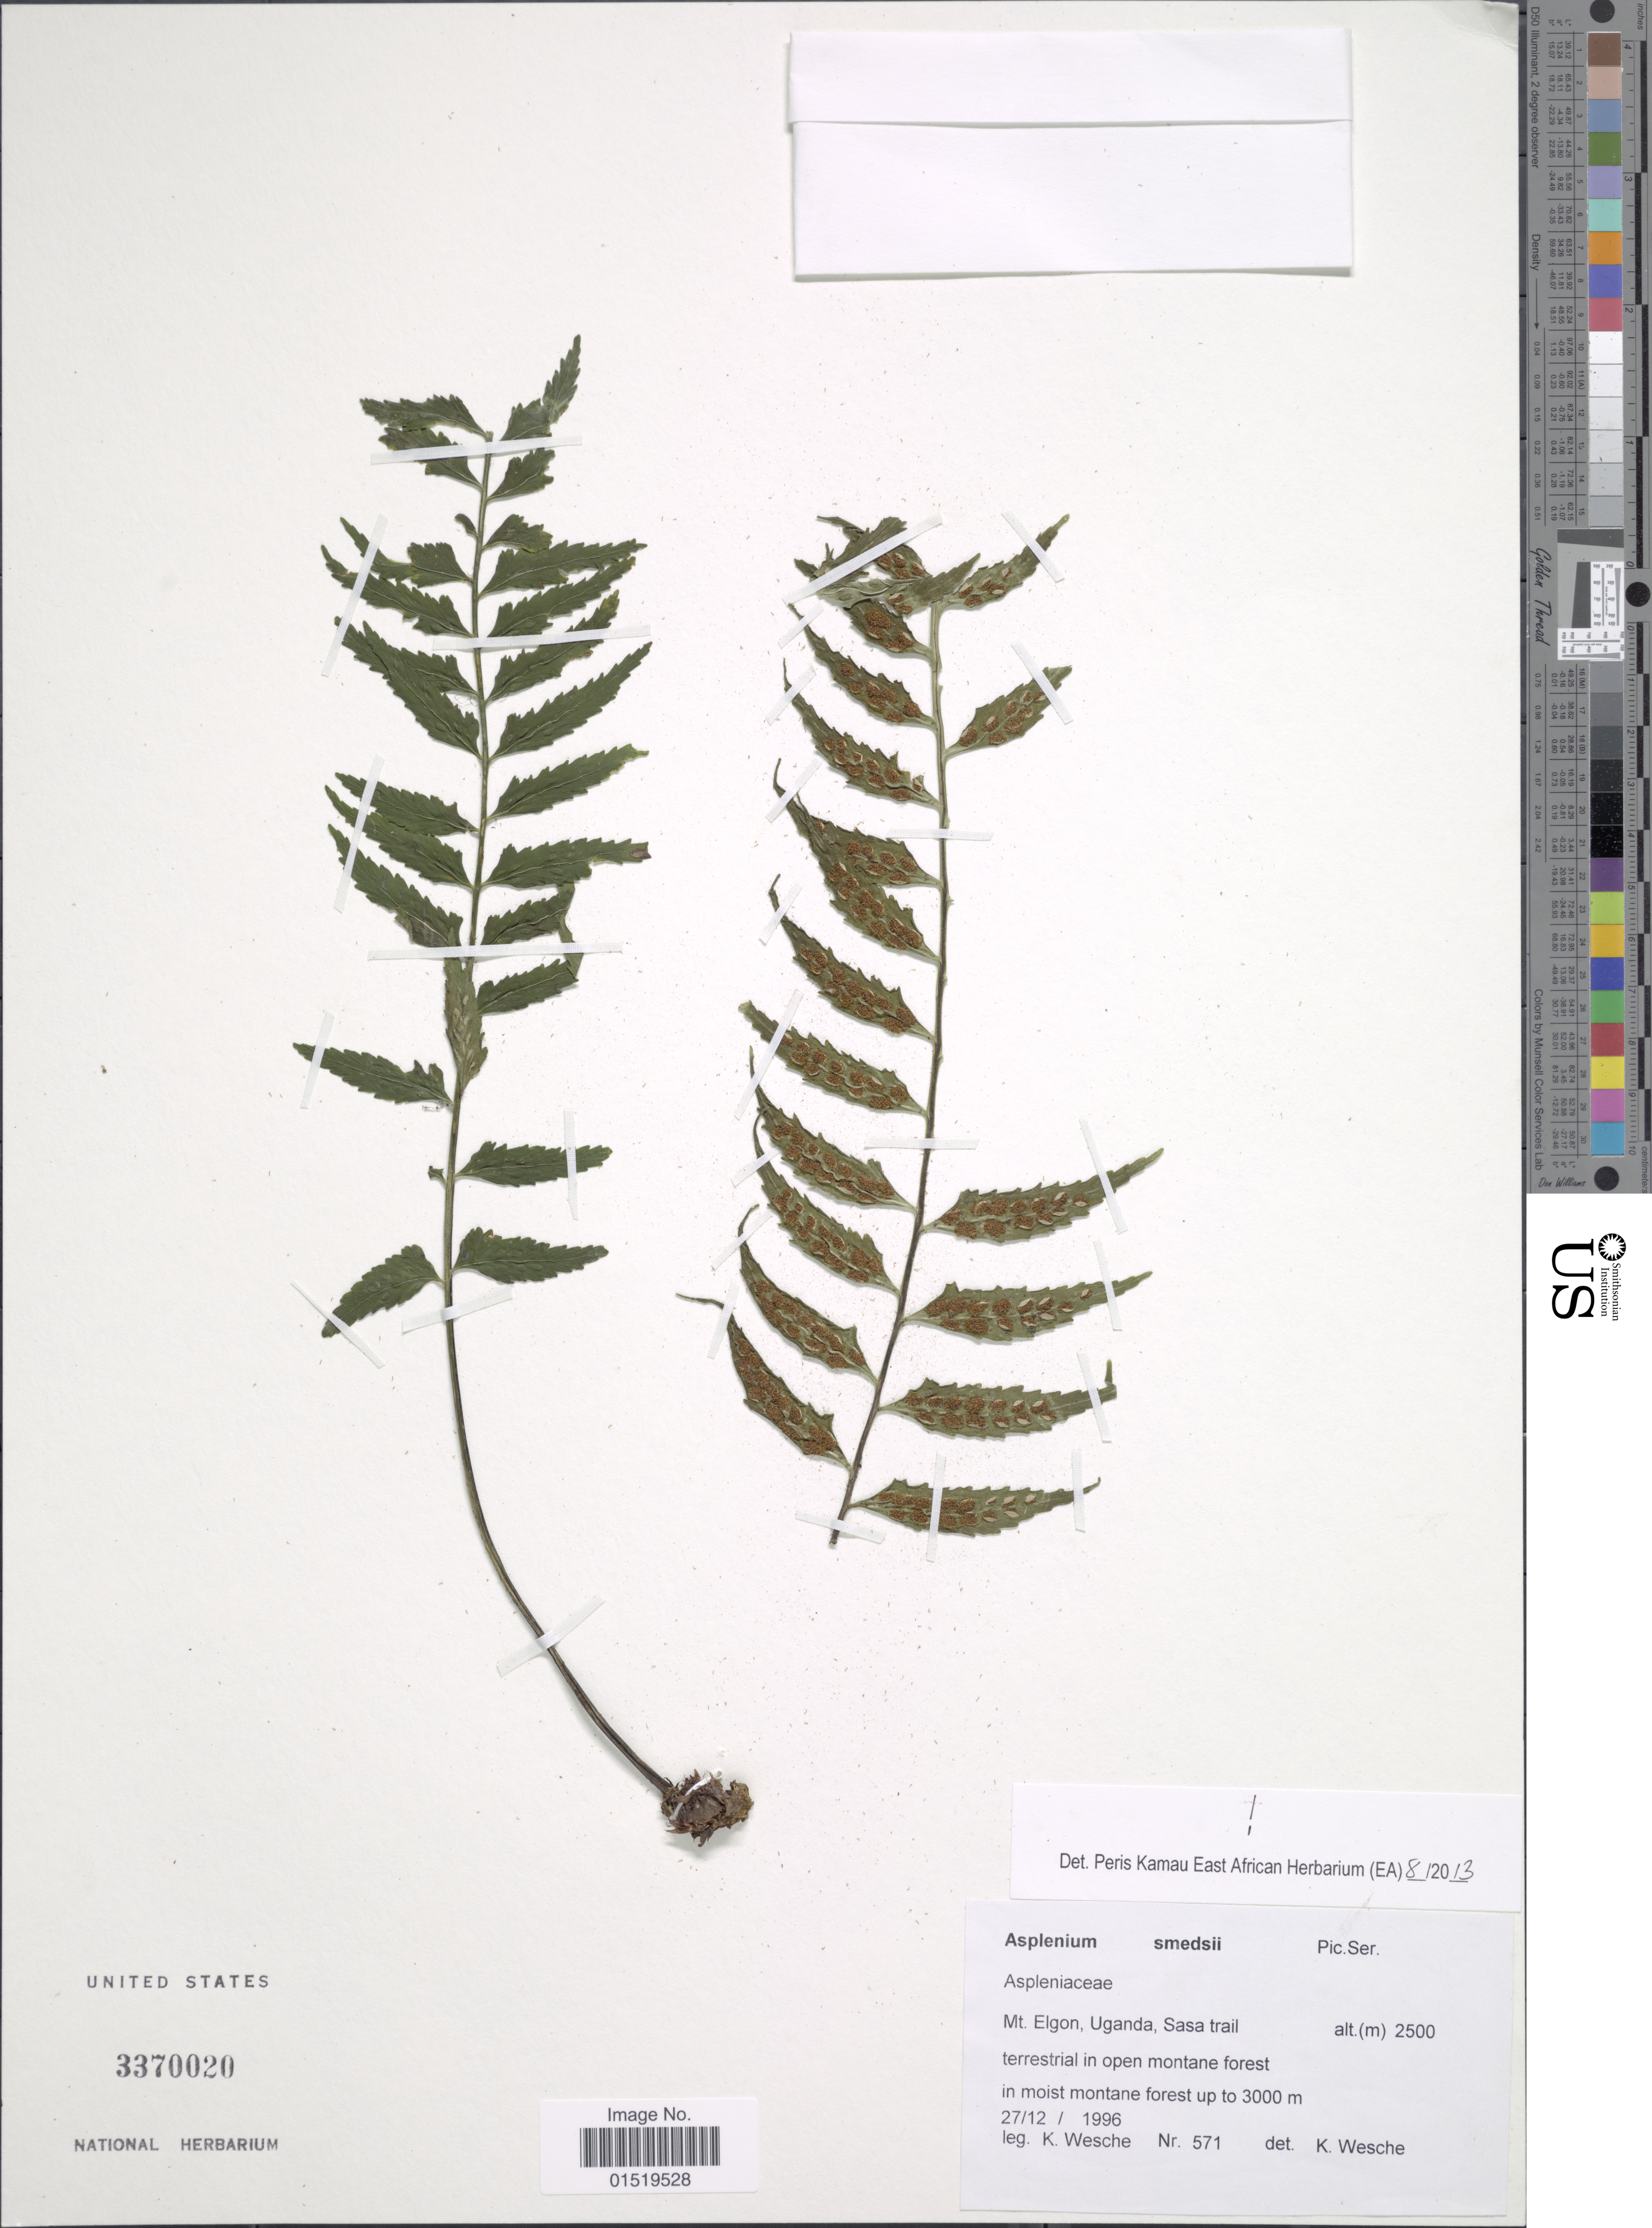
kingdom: Plantae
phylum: Tracheophyta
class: Polypodiopsida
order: Polypodiales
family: Aspleniaceae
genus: Asplenium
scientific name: Asplenium smedsii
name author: Pic. Serm.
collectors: K. Wesche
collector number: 571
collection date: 1996-12-27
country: Uganda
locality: Mt Elgon, Uganda, Sasa trail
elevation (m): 2500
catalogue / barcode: US 3370020